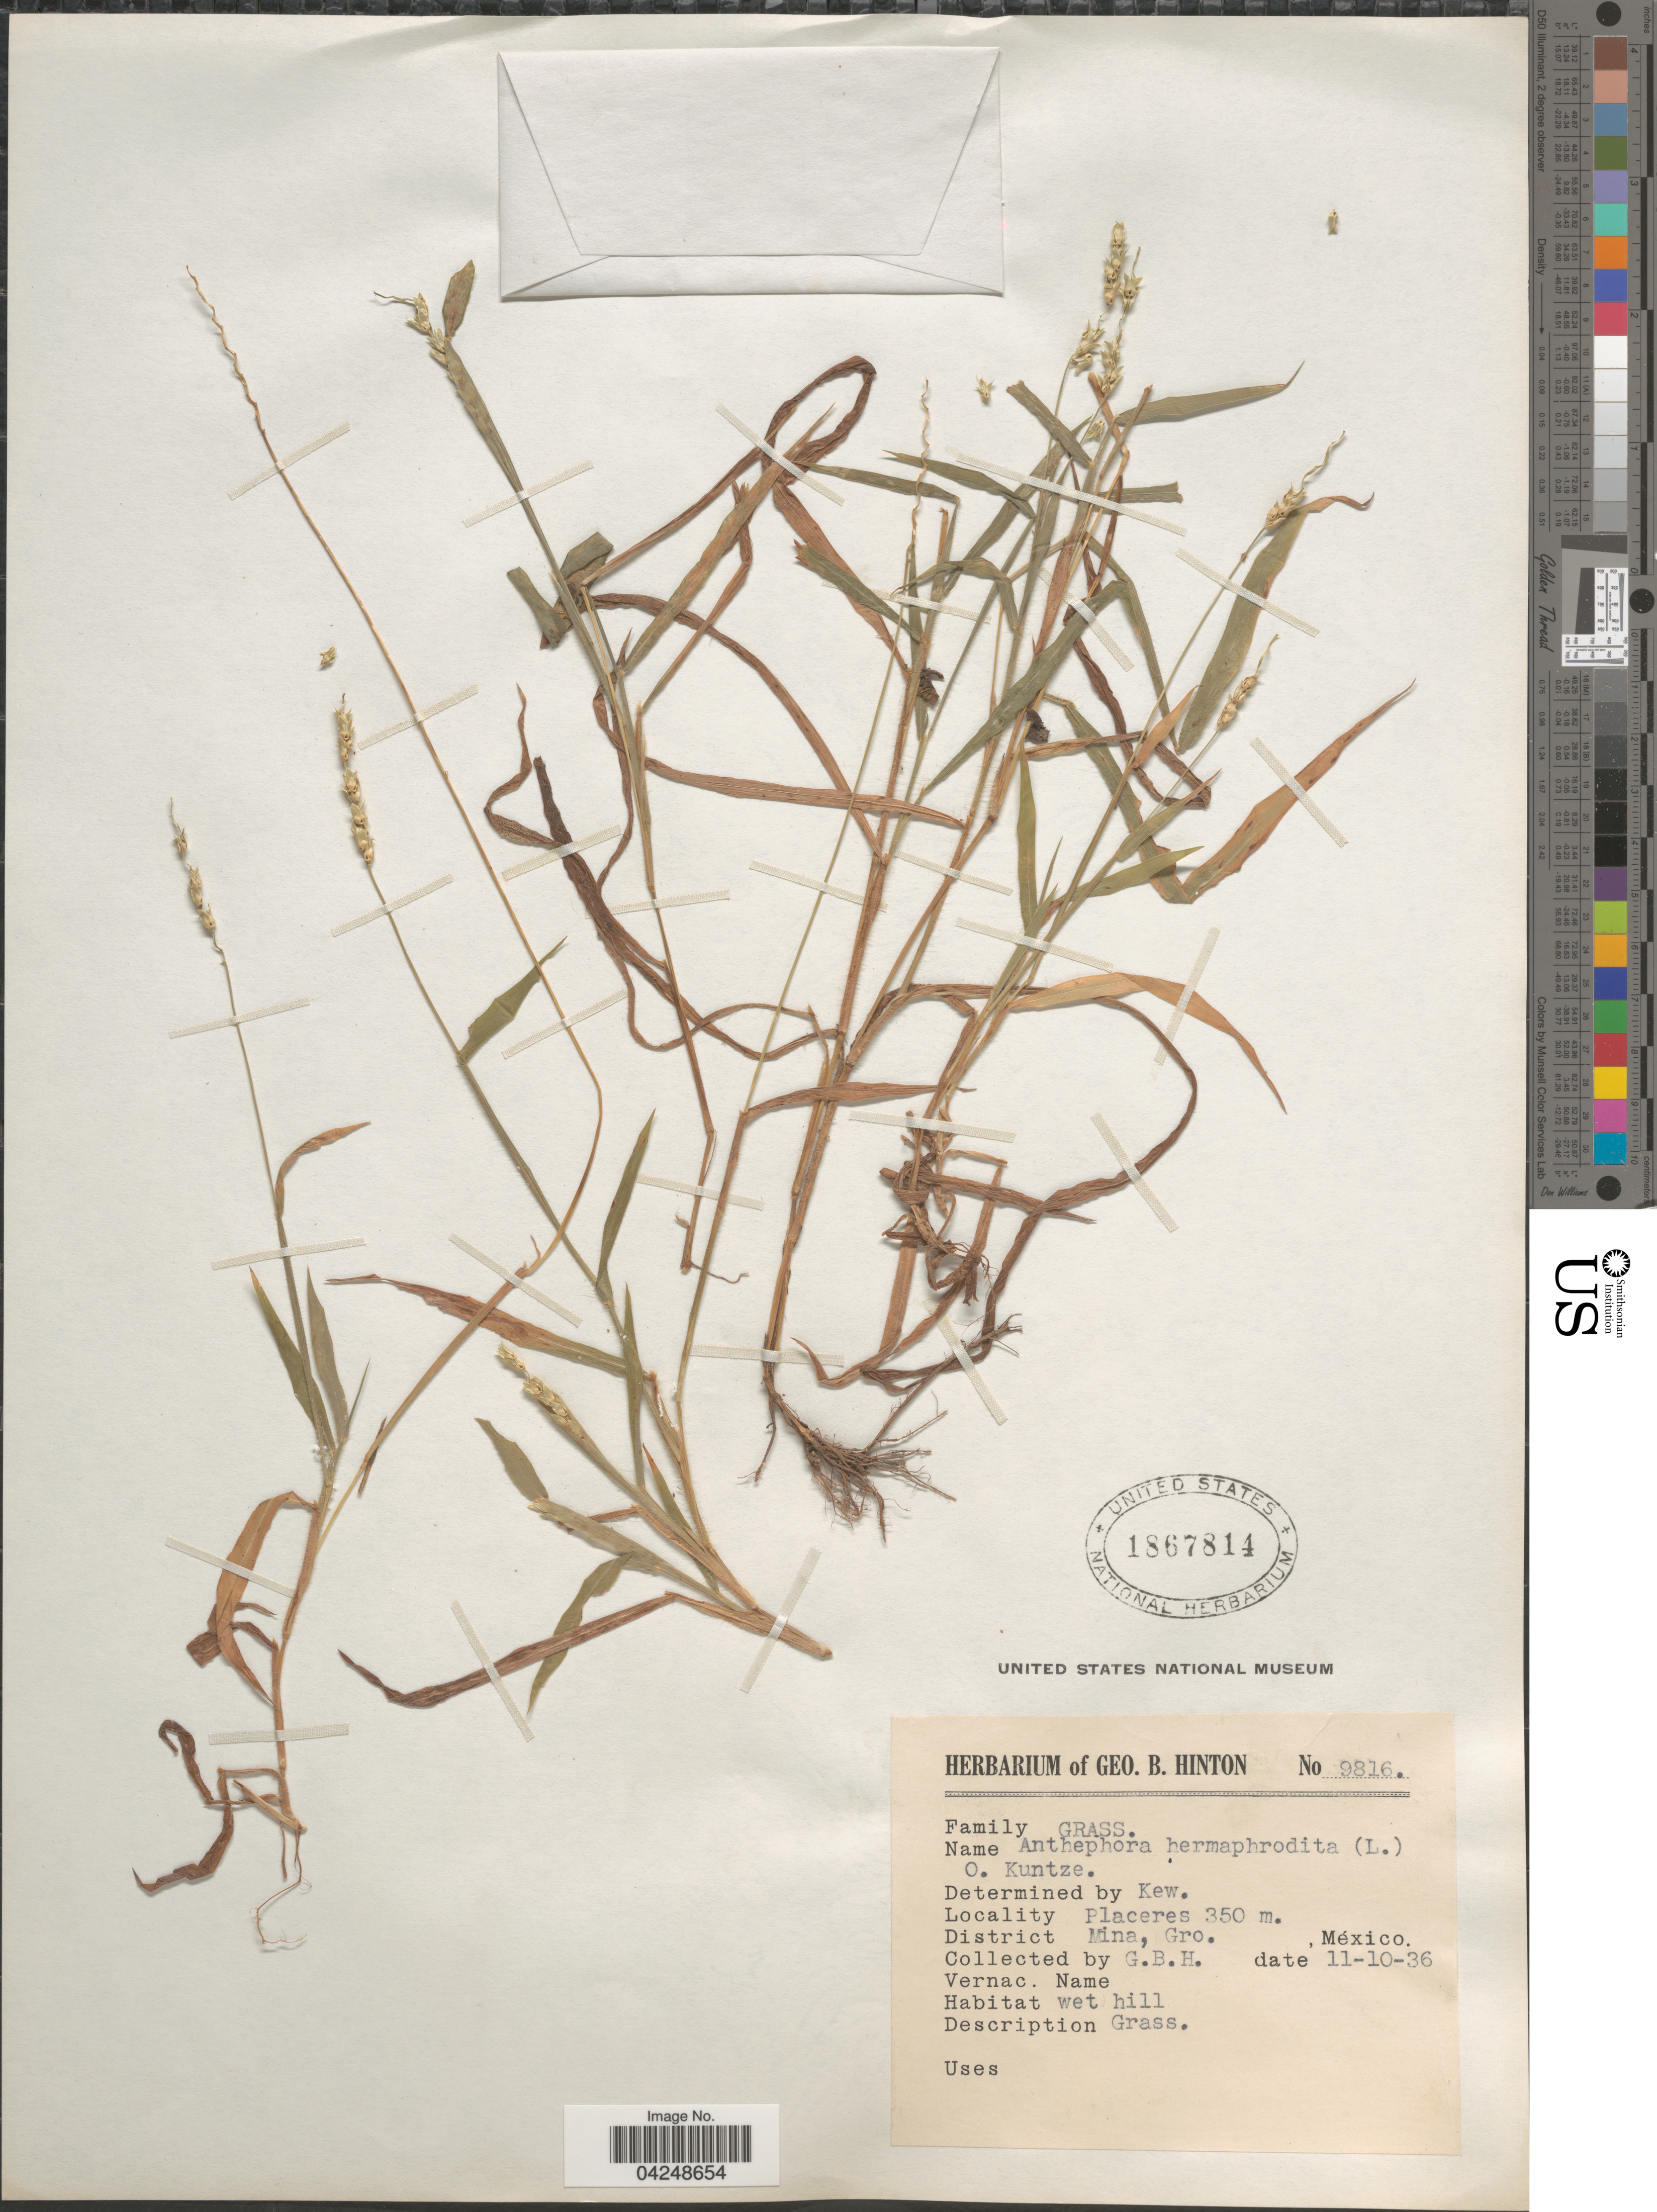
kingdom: Plantae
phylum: Tracheophyta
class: Liliopsida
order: Poales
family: Poaceae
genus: Anthephora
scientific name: Anthephora hermaphrodita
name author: (L.) Kuntze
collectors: G. B. Hinton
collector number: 9816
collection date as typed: Transcribed d/m/y: 11/10/36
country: Mexico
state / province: Guerrero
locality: Placeres. District Mina.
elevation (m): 350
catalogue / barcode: US 1867814